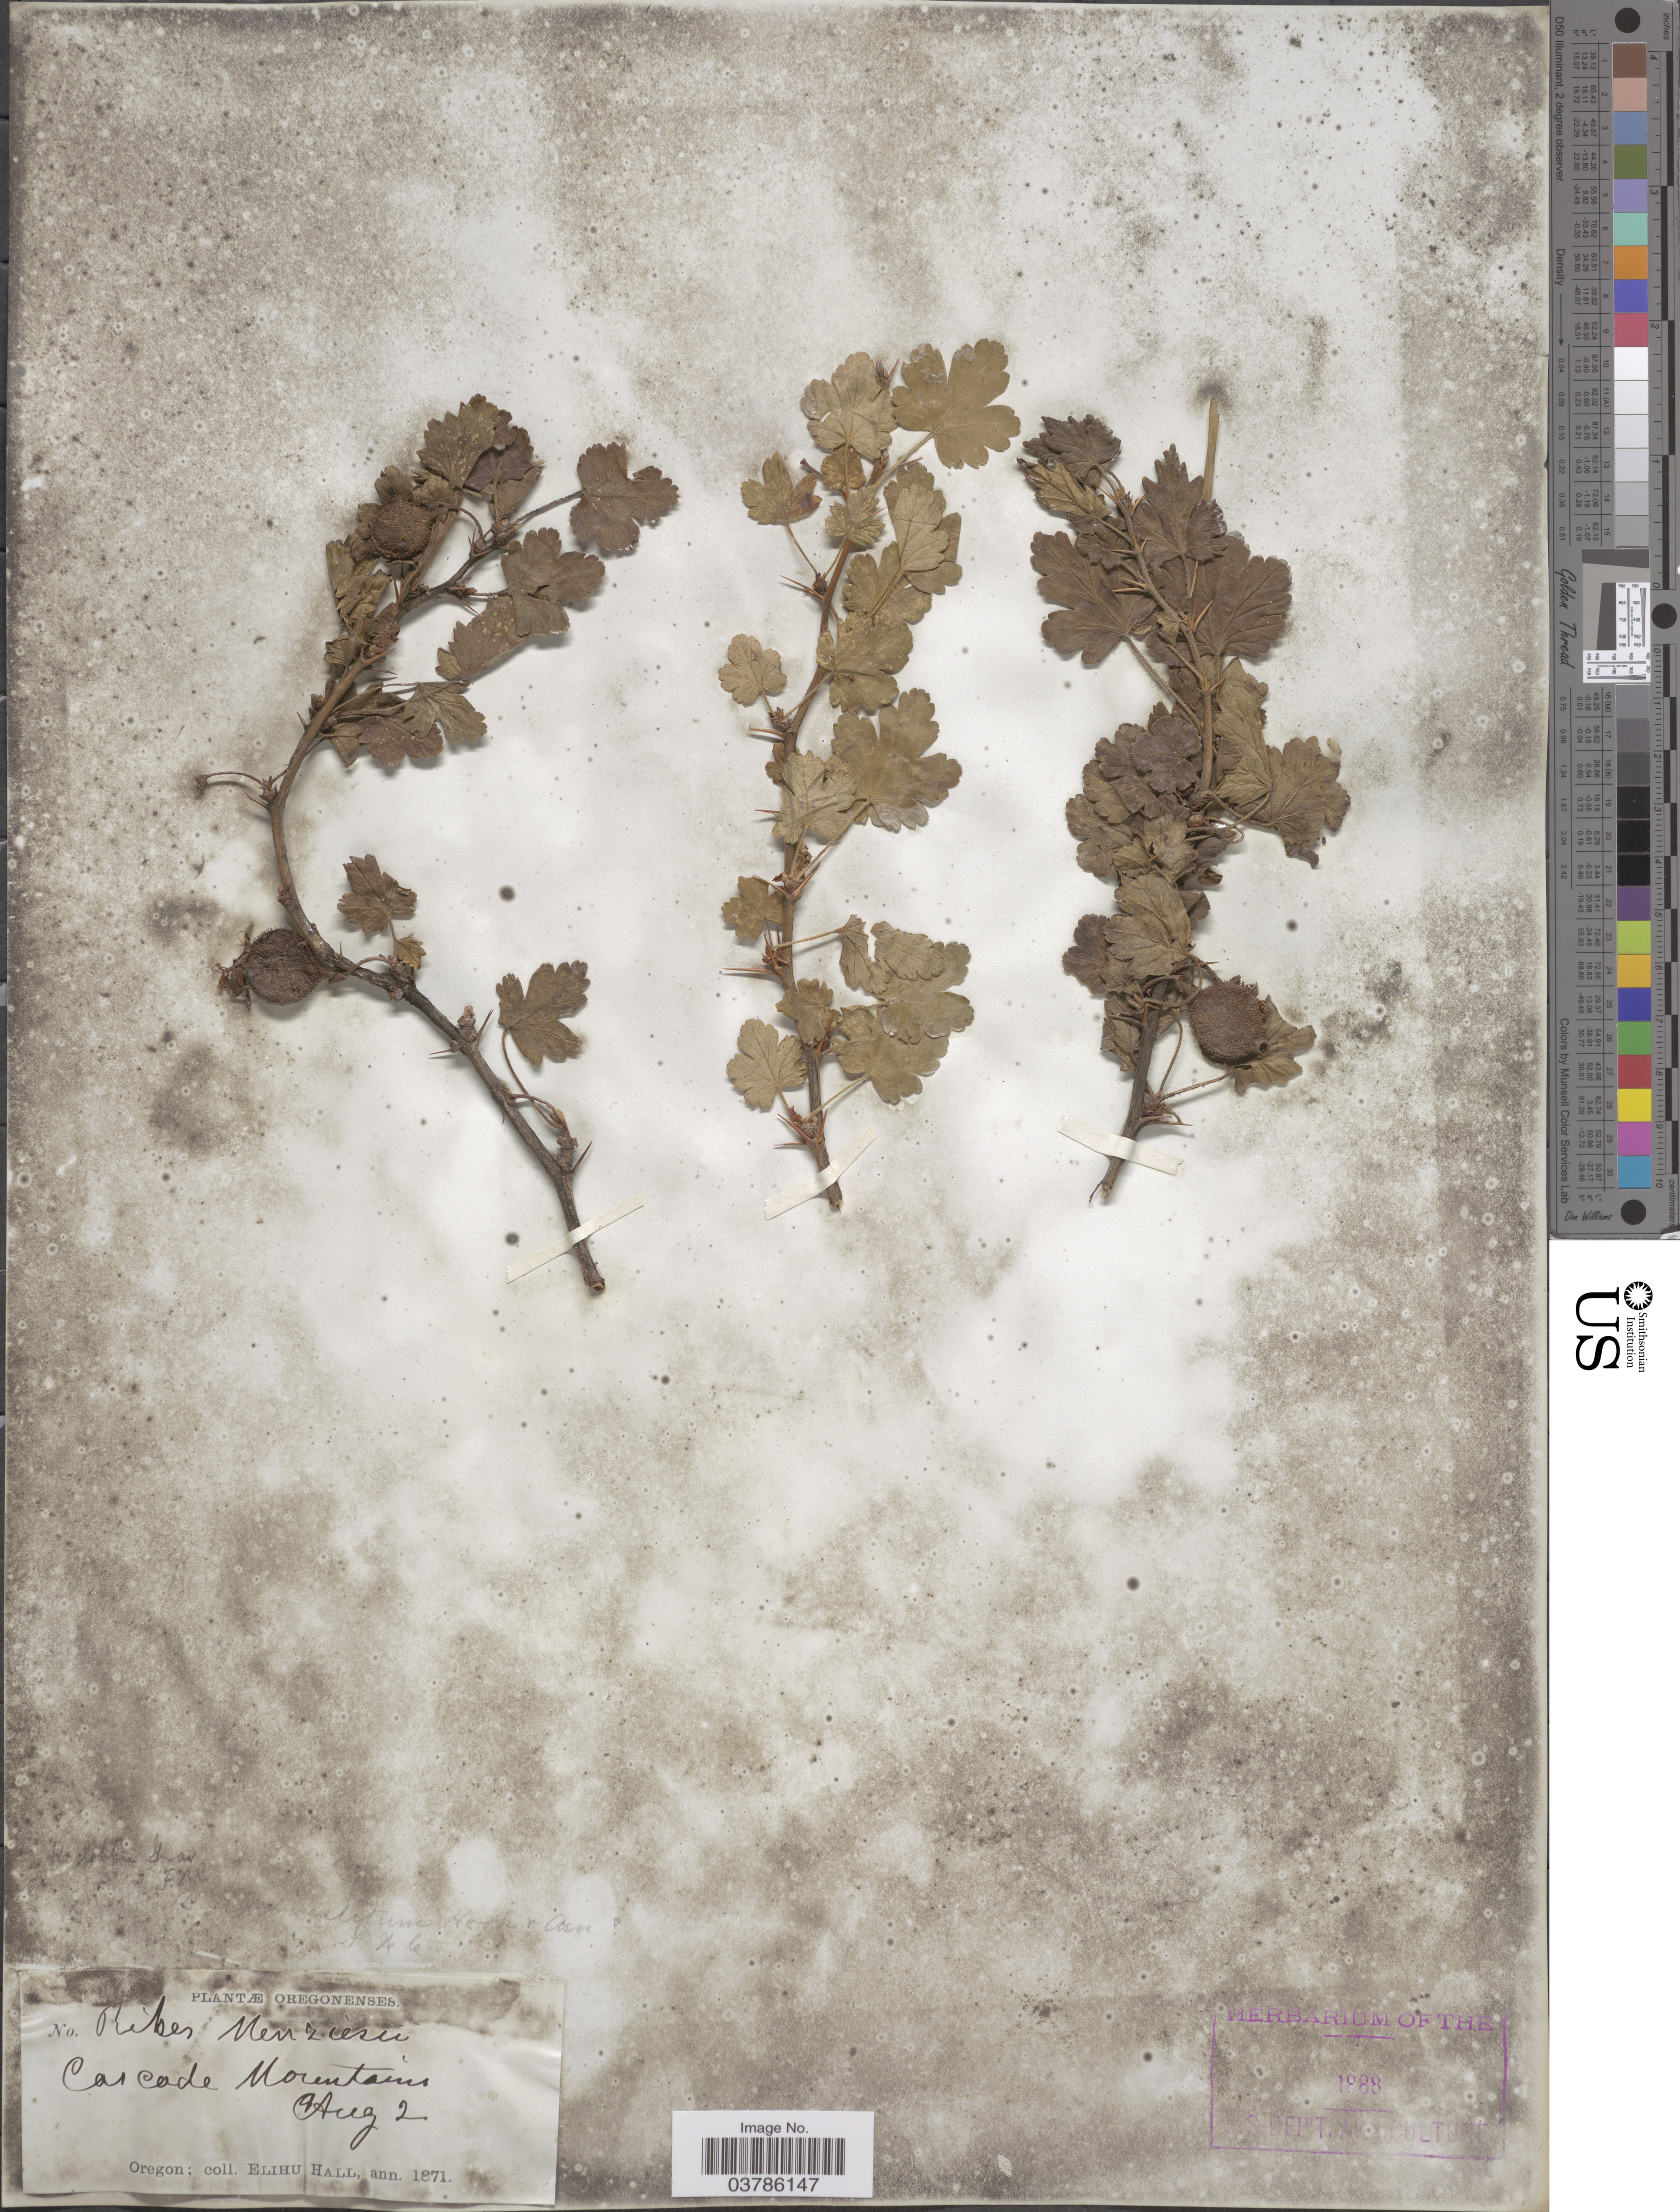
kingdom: Plantae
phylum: Tracheophyta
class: Magnoliopsida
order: Saxifragales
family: Grossulariaceae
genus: Ribes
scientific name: Ribes menziesii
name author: Pursh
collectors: E. Hall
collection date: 1871-08-02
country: United States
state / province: Oregon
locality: Cascade Mountains.